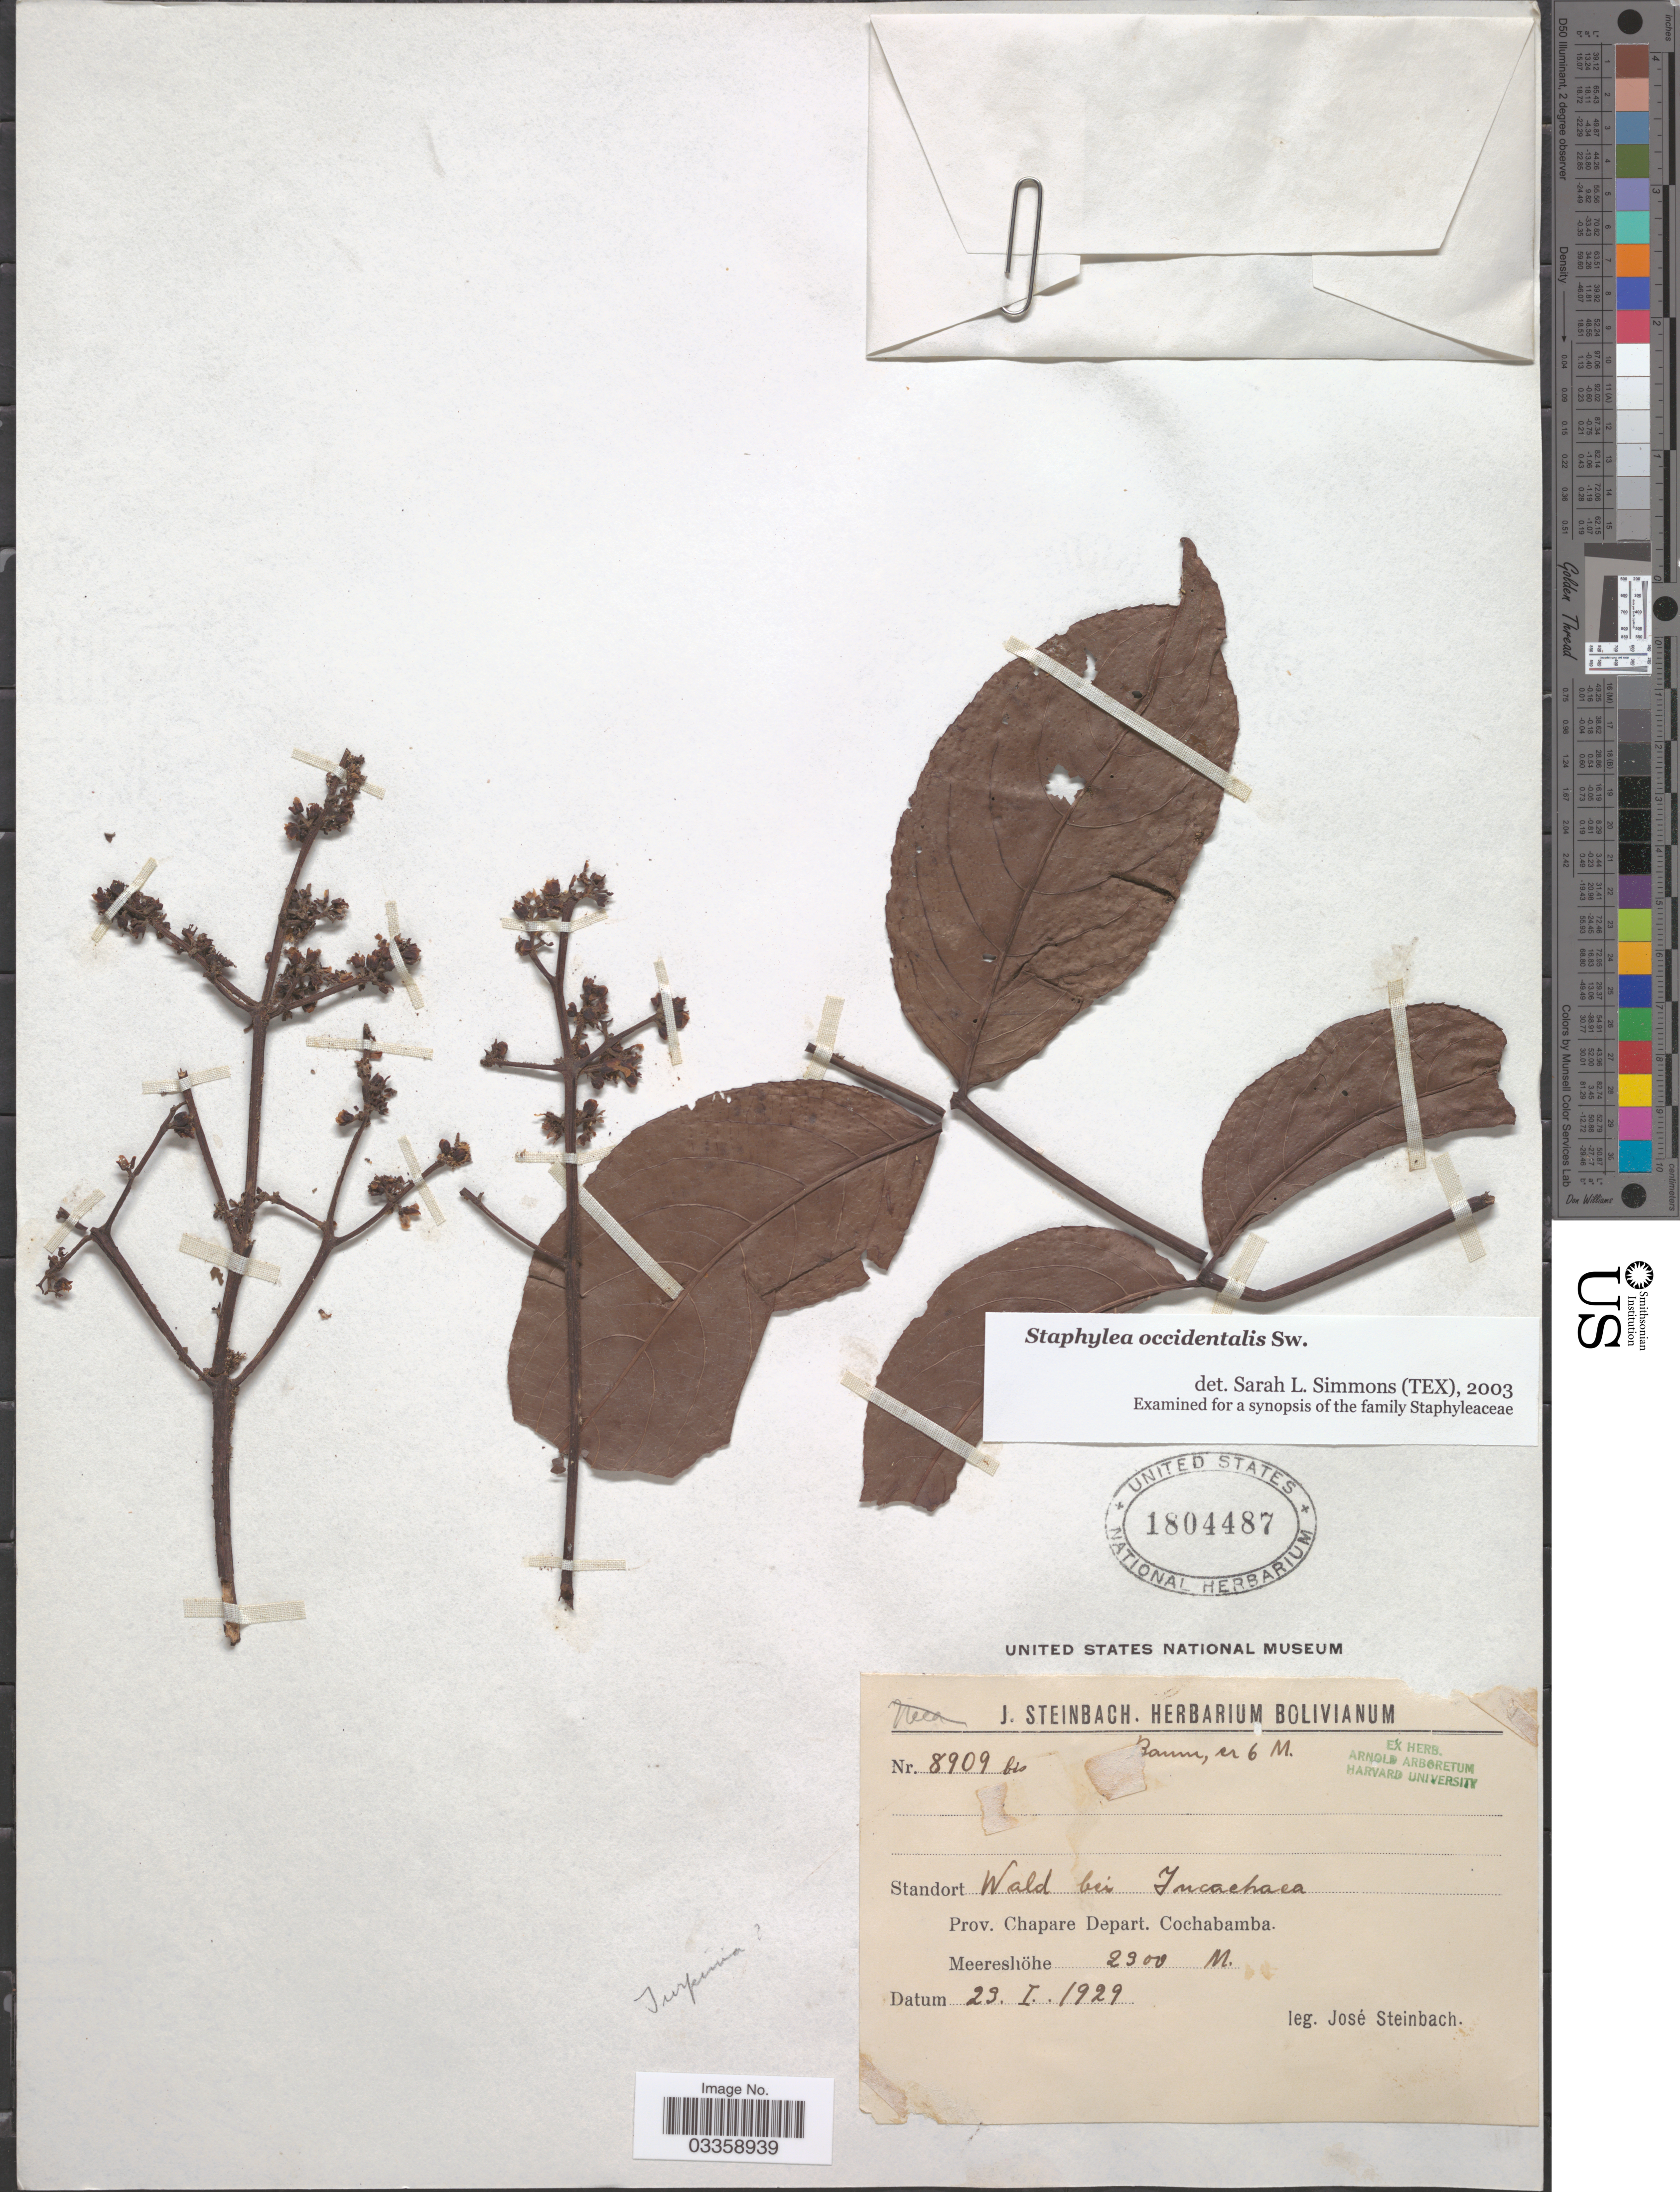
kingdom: Plantae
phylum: Tracheophyta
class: Magnoliopsida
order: Crossosomatales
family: Staphyleaceae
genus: Staphylea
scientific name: Staphylea occidentalis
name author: Sw.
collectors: J. Steinbach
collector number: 8909 bso*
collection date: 1929-01-23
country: Bolivia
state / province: Cochabamba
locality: Wald bei Incachaca. Prov. Chapare Depart. Cochabamba.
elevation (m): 2300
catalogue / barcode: US 1804487